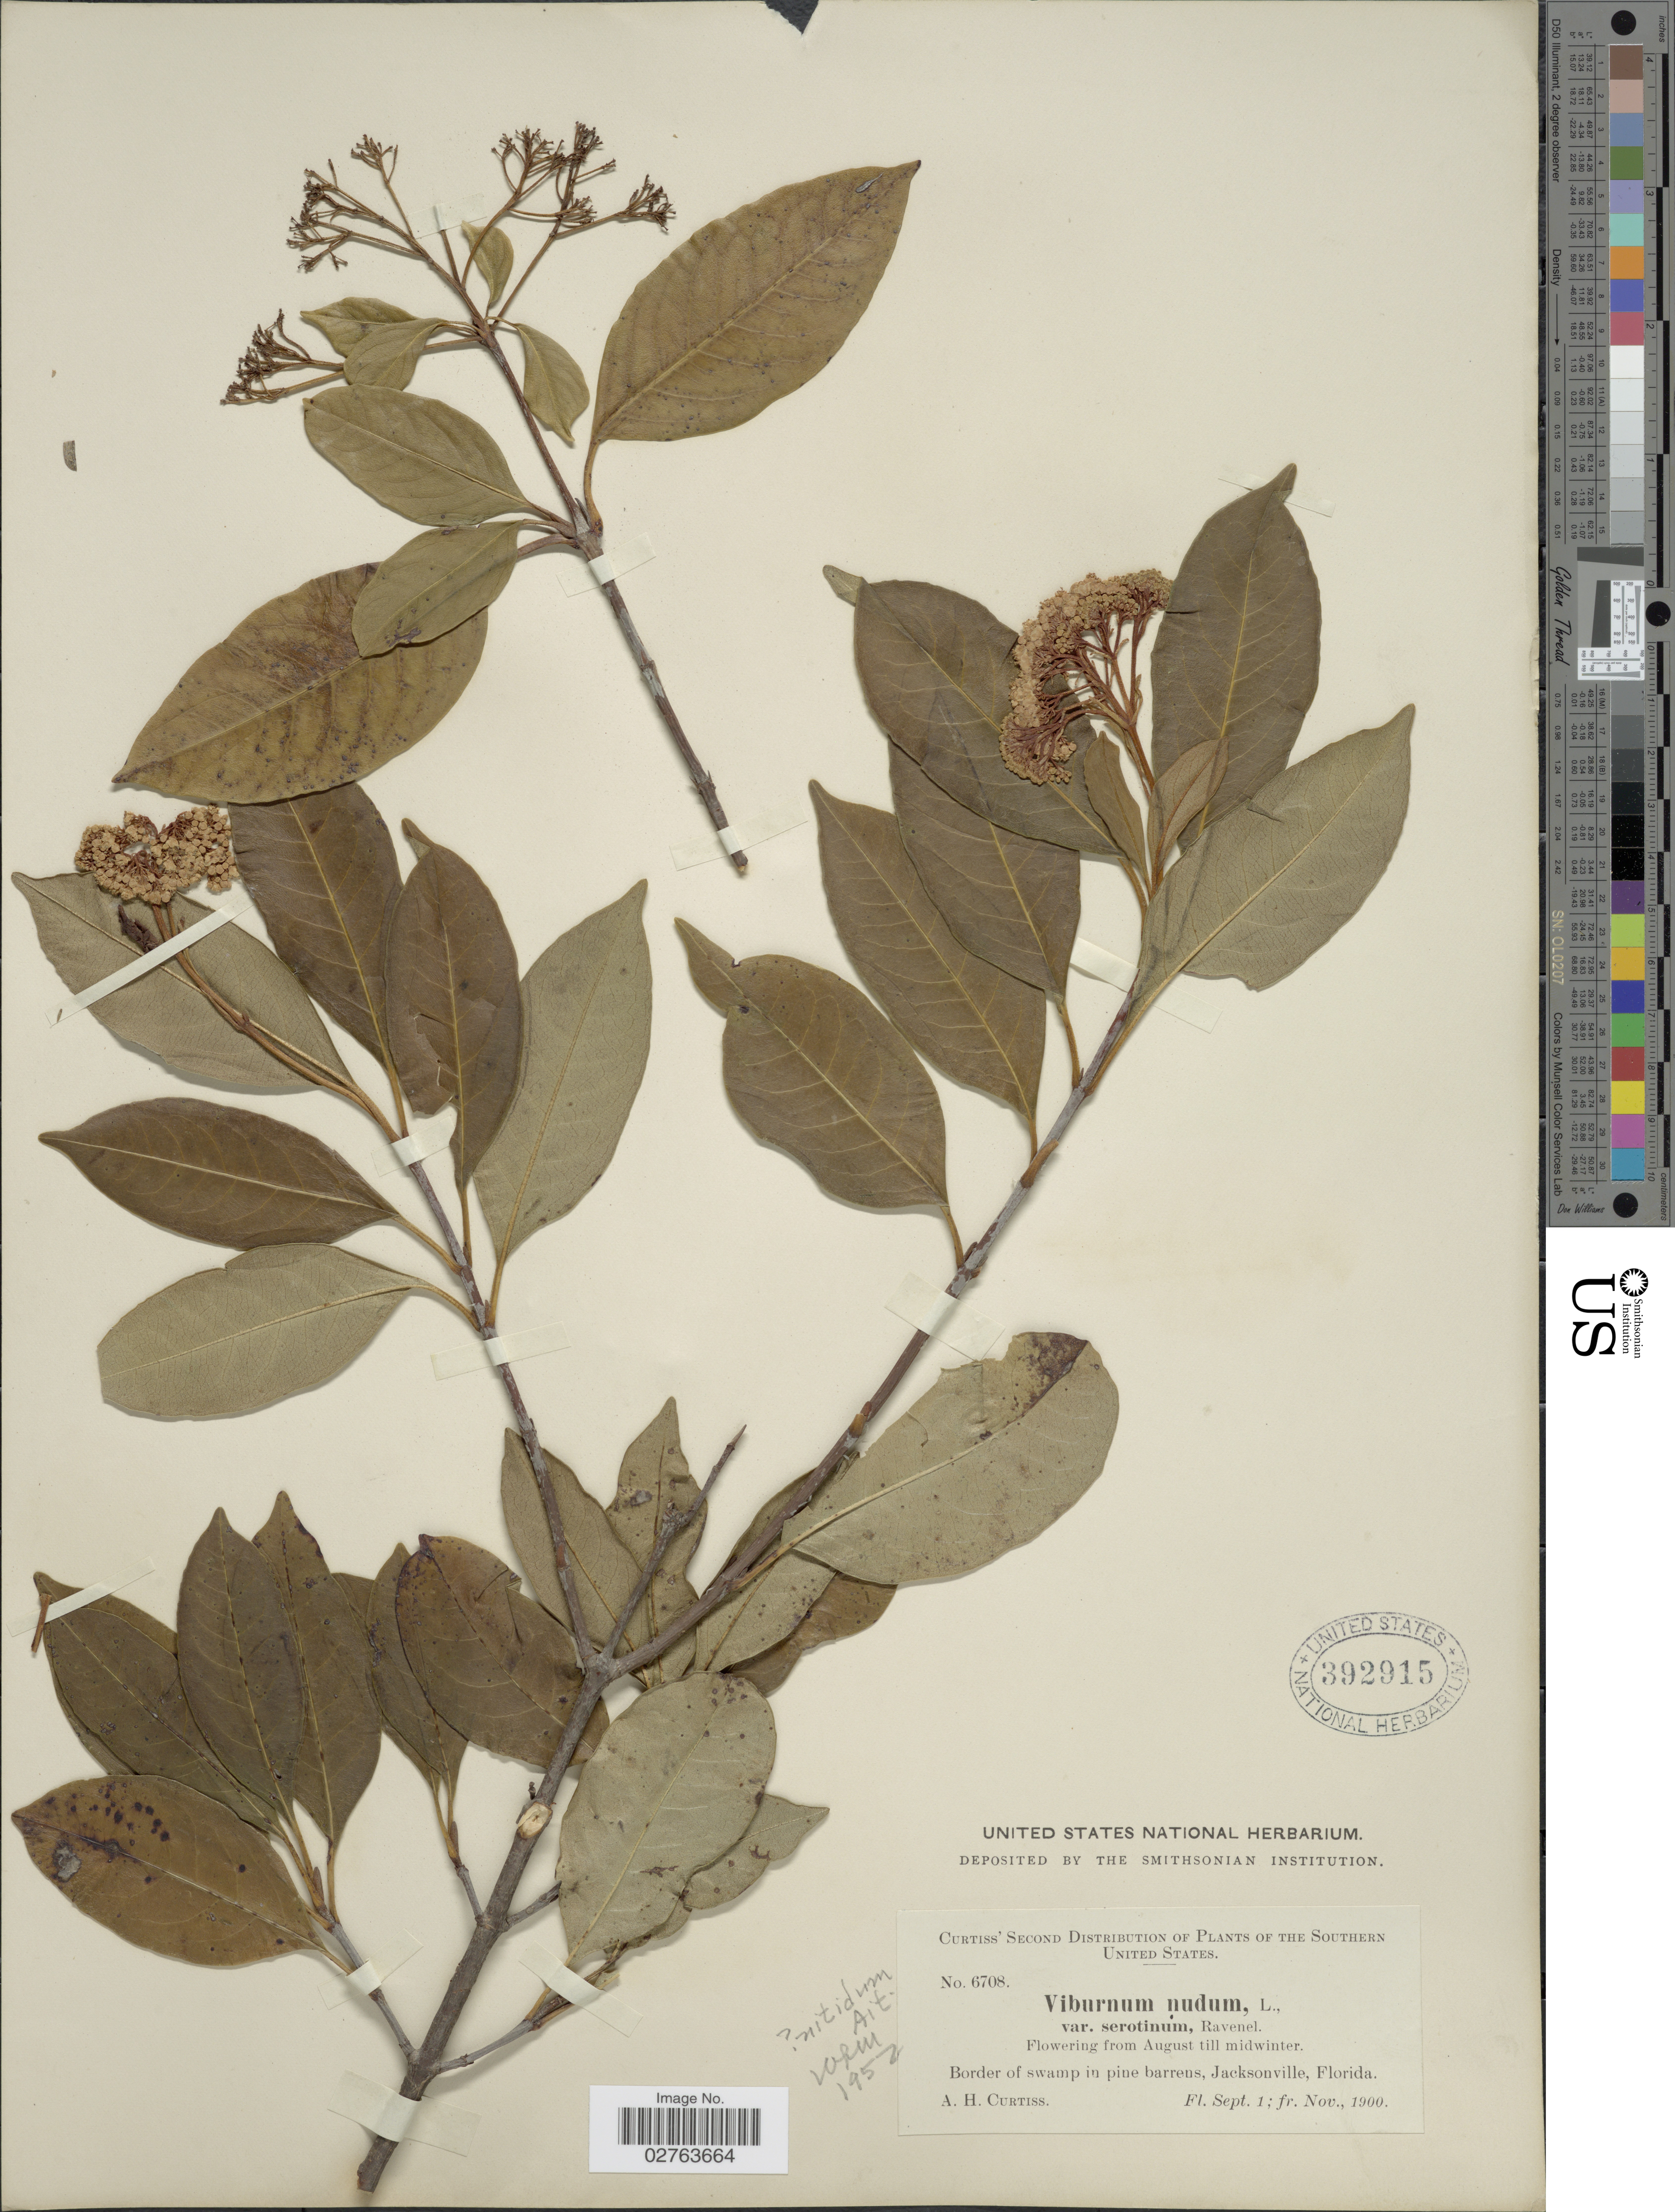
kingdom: Plantae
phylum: Tracheophyta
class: Magnoliopsida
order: Dipsacales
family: Viburnaceae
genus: Viburnum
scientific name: Viburnum nitidum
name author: Aiton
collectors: A. H. Curtiss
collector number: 6708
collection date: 1900-09-01/1900-11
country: United States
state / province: Florida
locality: Southern United States. Border of swamp in pine barrens, Jacksonville.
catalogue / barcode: US 392915